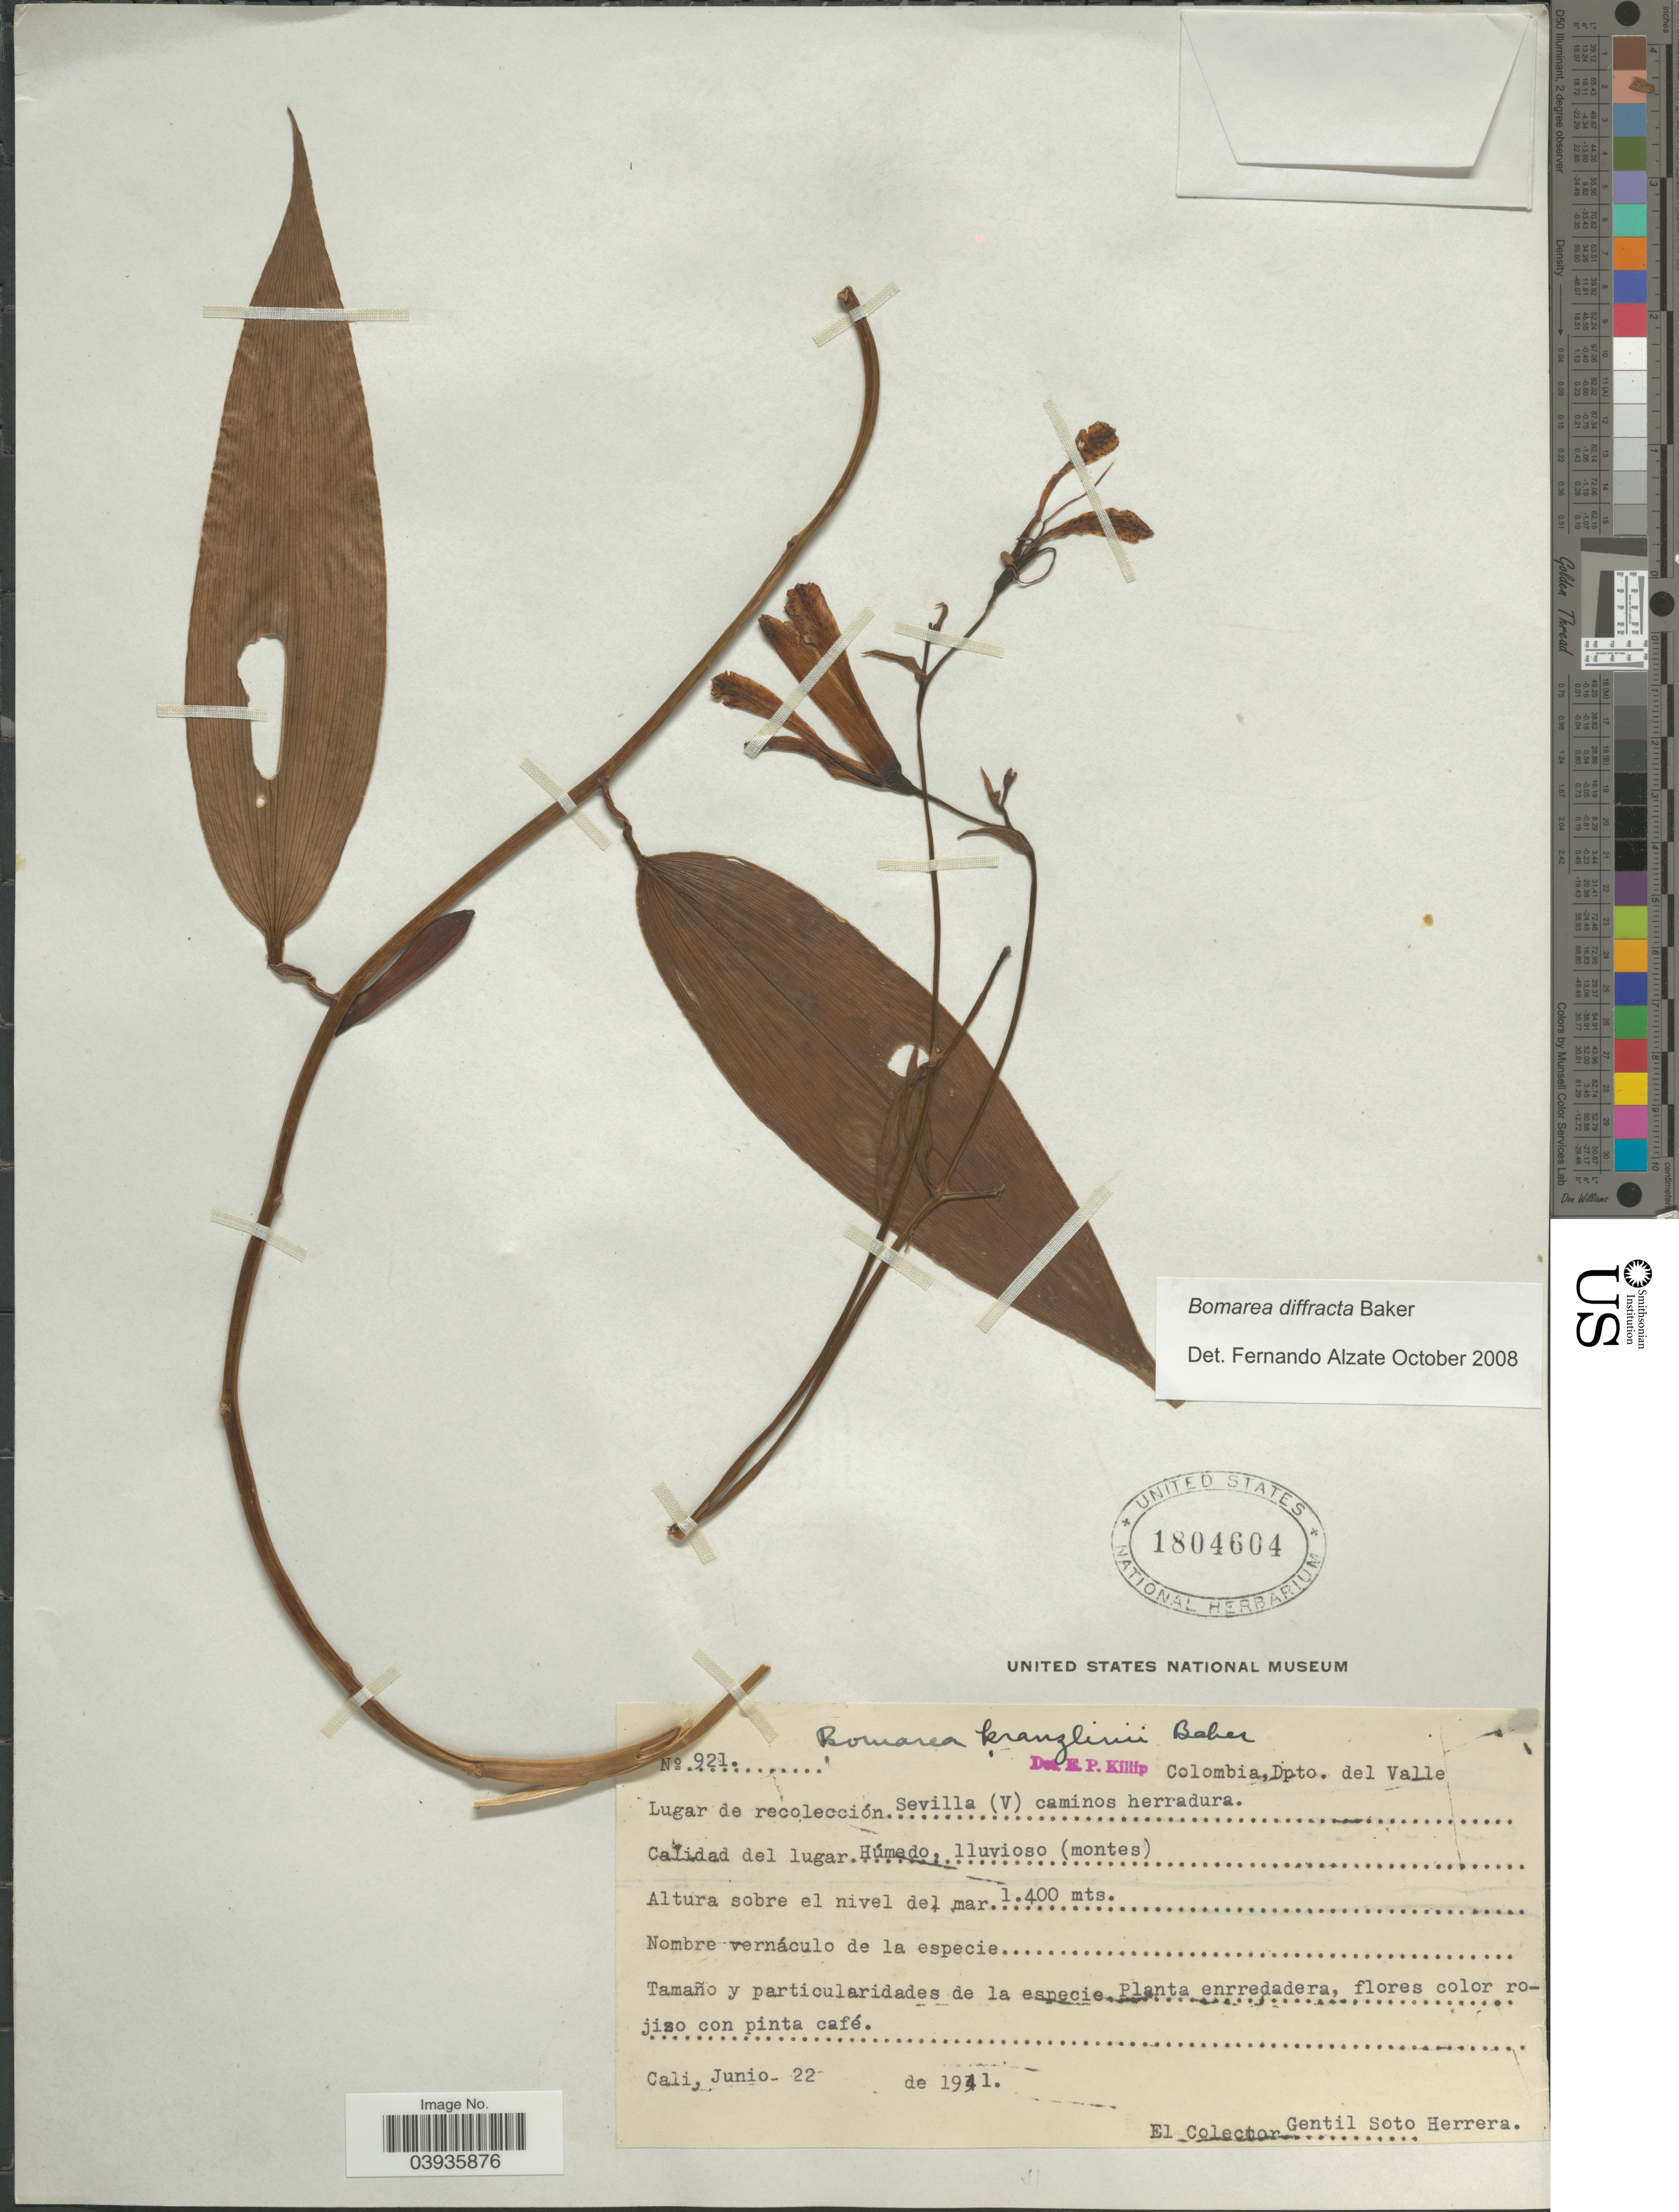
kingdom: Plantae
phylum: Tracheophyta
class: Liliopsida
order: Liliales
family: Alstroemeriaceae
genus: Bomarea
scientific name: Bomarea diffracta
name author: Baker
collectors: G. Soto Herrera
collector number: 921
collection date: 1941-06-22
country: Colombia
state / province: Valle del Cauca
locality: Dpto. del Valle.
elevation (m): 1400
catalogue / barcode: US 1804604